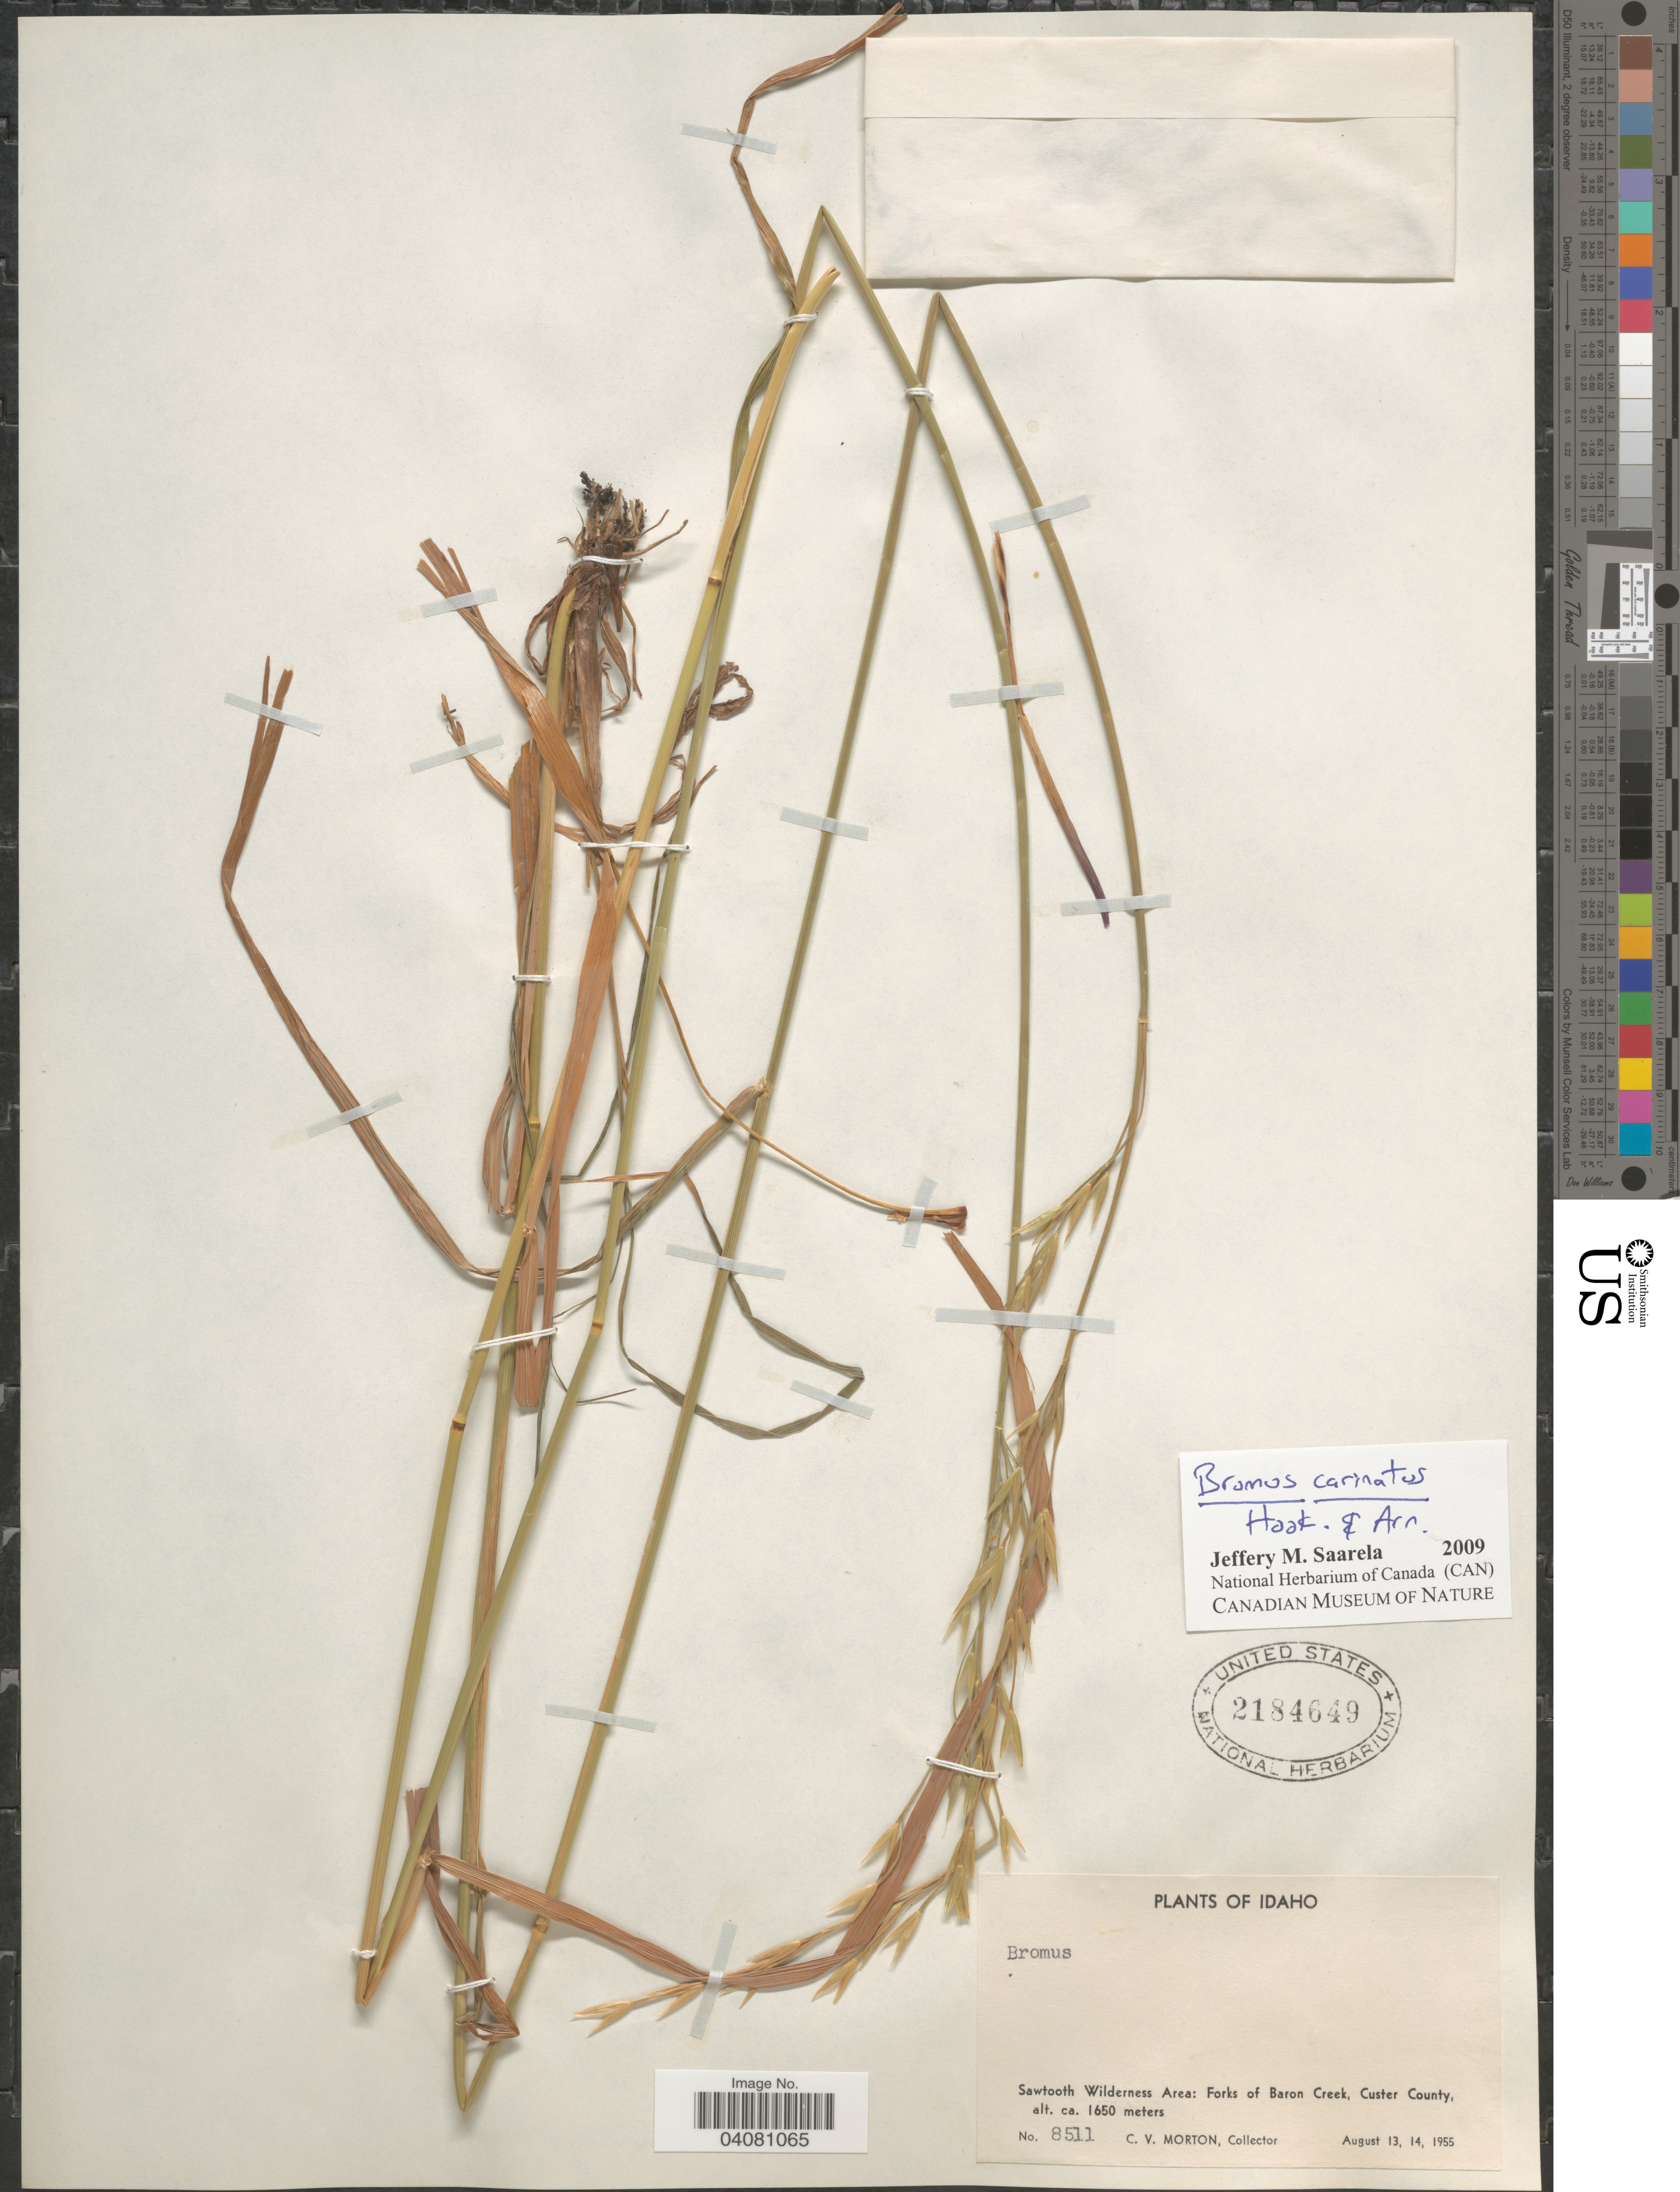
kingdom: Plantae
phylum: Tracheophyta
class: Liliopsida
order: Poales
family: Poaceae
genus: Bromus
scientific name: Bromus carinatus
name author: Hook. & Arn.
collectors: C. V. Morton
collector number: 8511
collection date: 1955-08-13/1955-08-14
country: United States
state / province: Idaho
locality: Sawtooth Wilderness Area: Forks of Baron Creek, Custer County.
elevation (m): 1650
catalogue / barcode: US 2184649